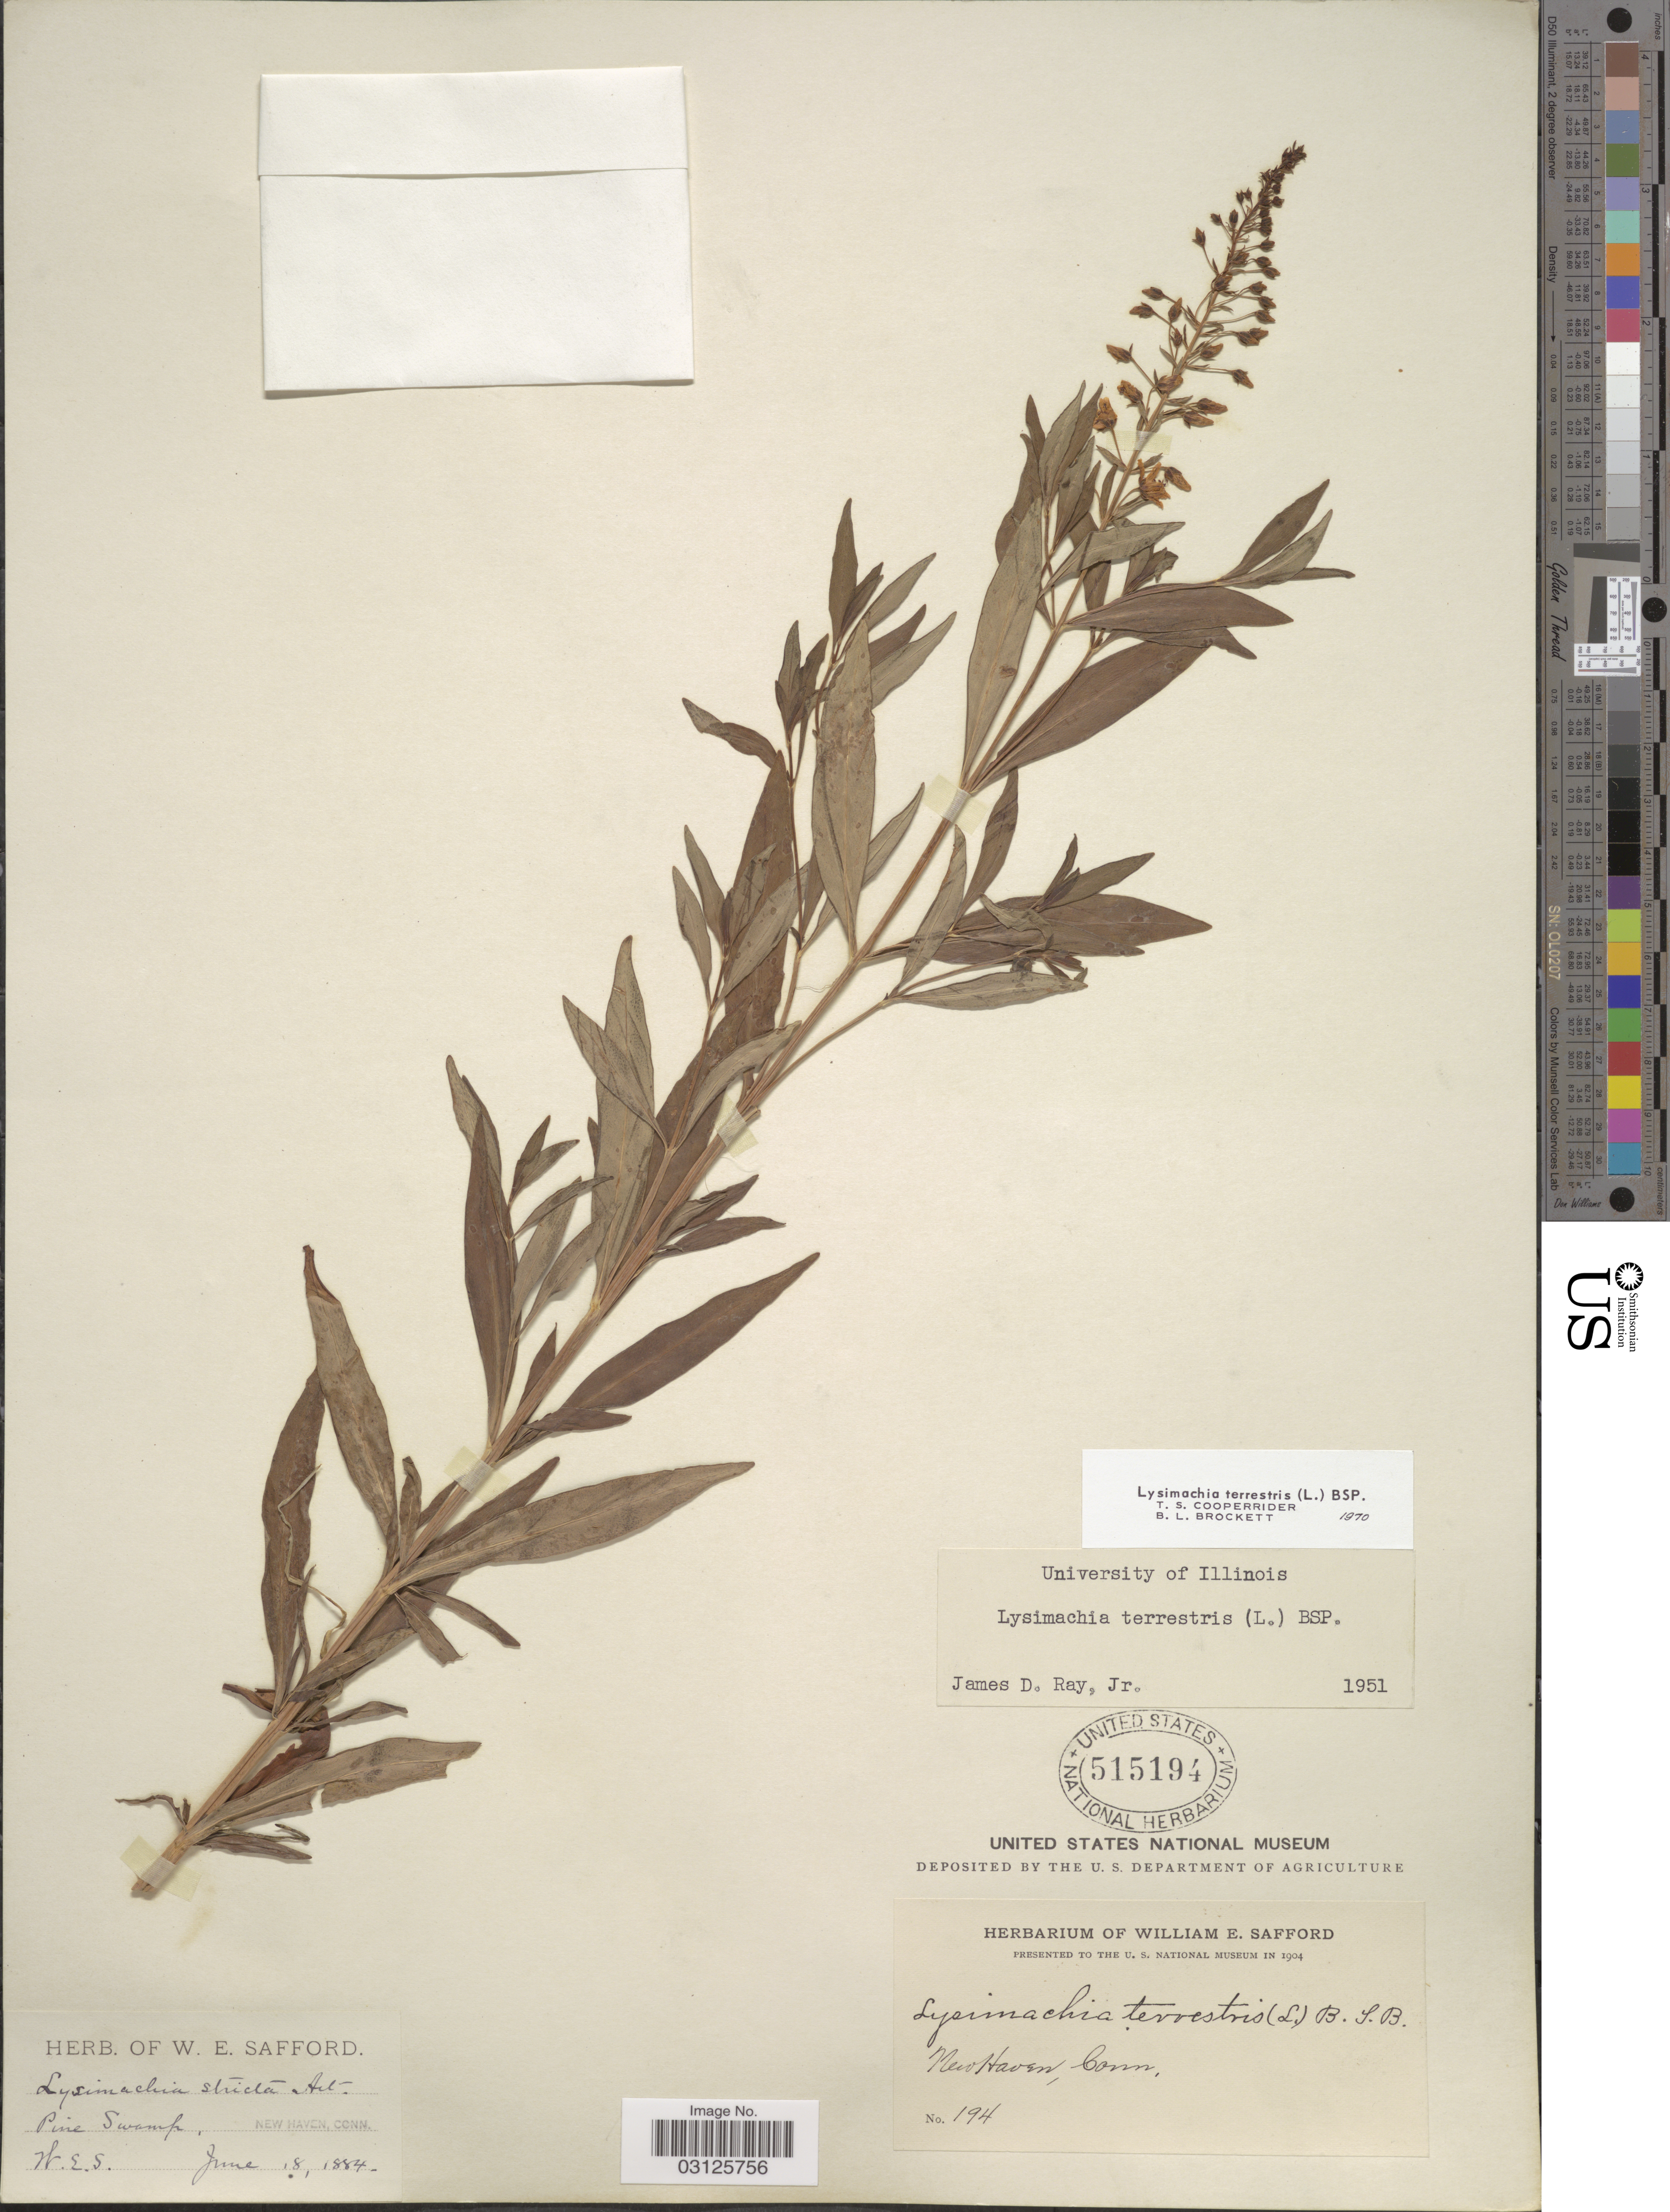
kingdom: Plantae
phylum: Tracheophyta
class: Magnoliopsida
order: Ericales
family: Primulaceae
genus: Lysimachia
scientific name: Lysimachia terrestris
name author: (L.) Britton, Stearns & Poggenb.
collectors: W. E. Safford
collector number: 194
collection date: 1884-06-18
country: United States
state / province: Connecticut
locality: New Haven, Pine Swamp.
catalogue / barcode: US 515194